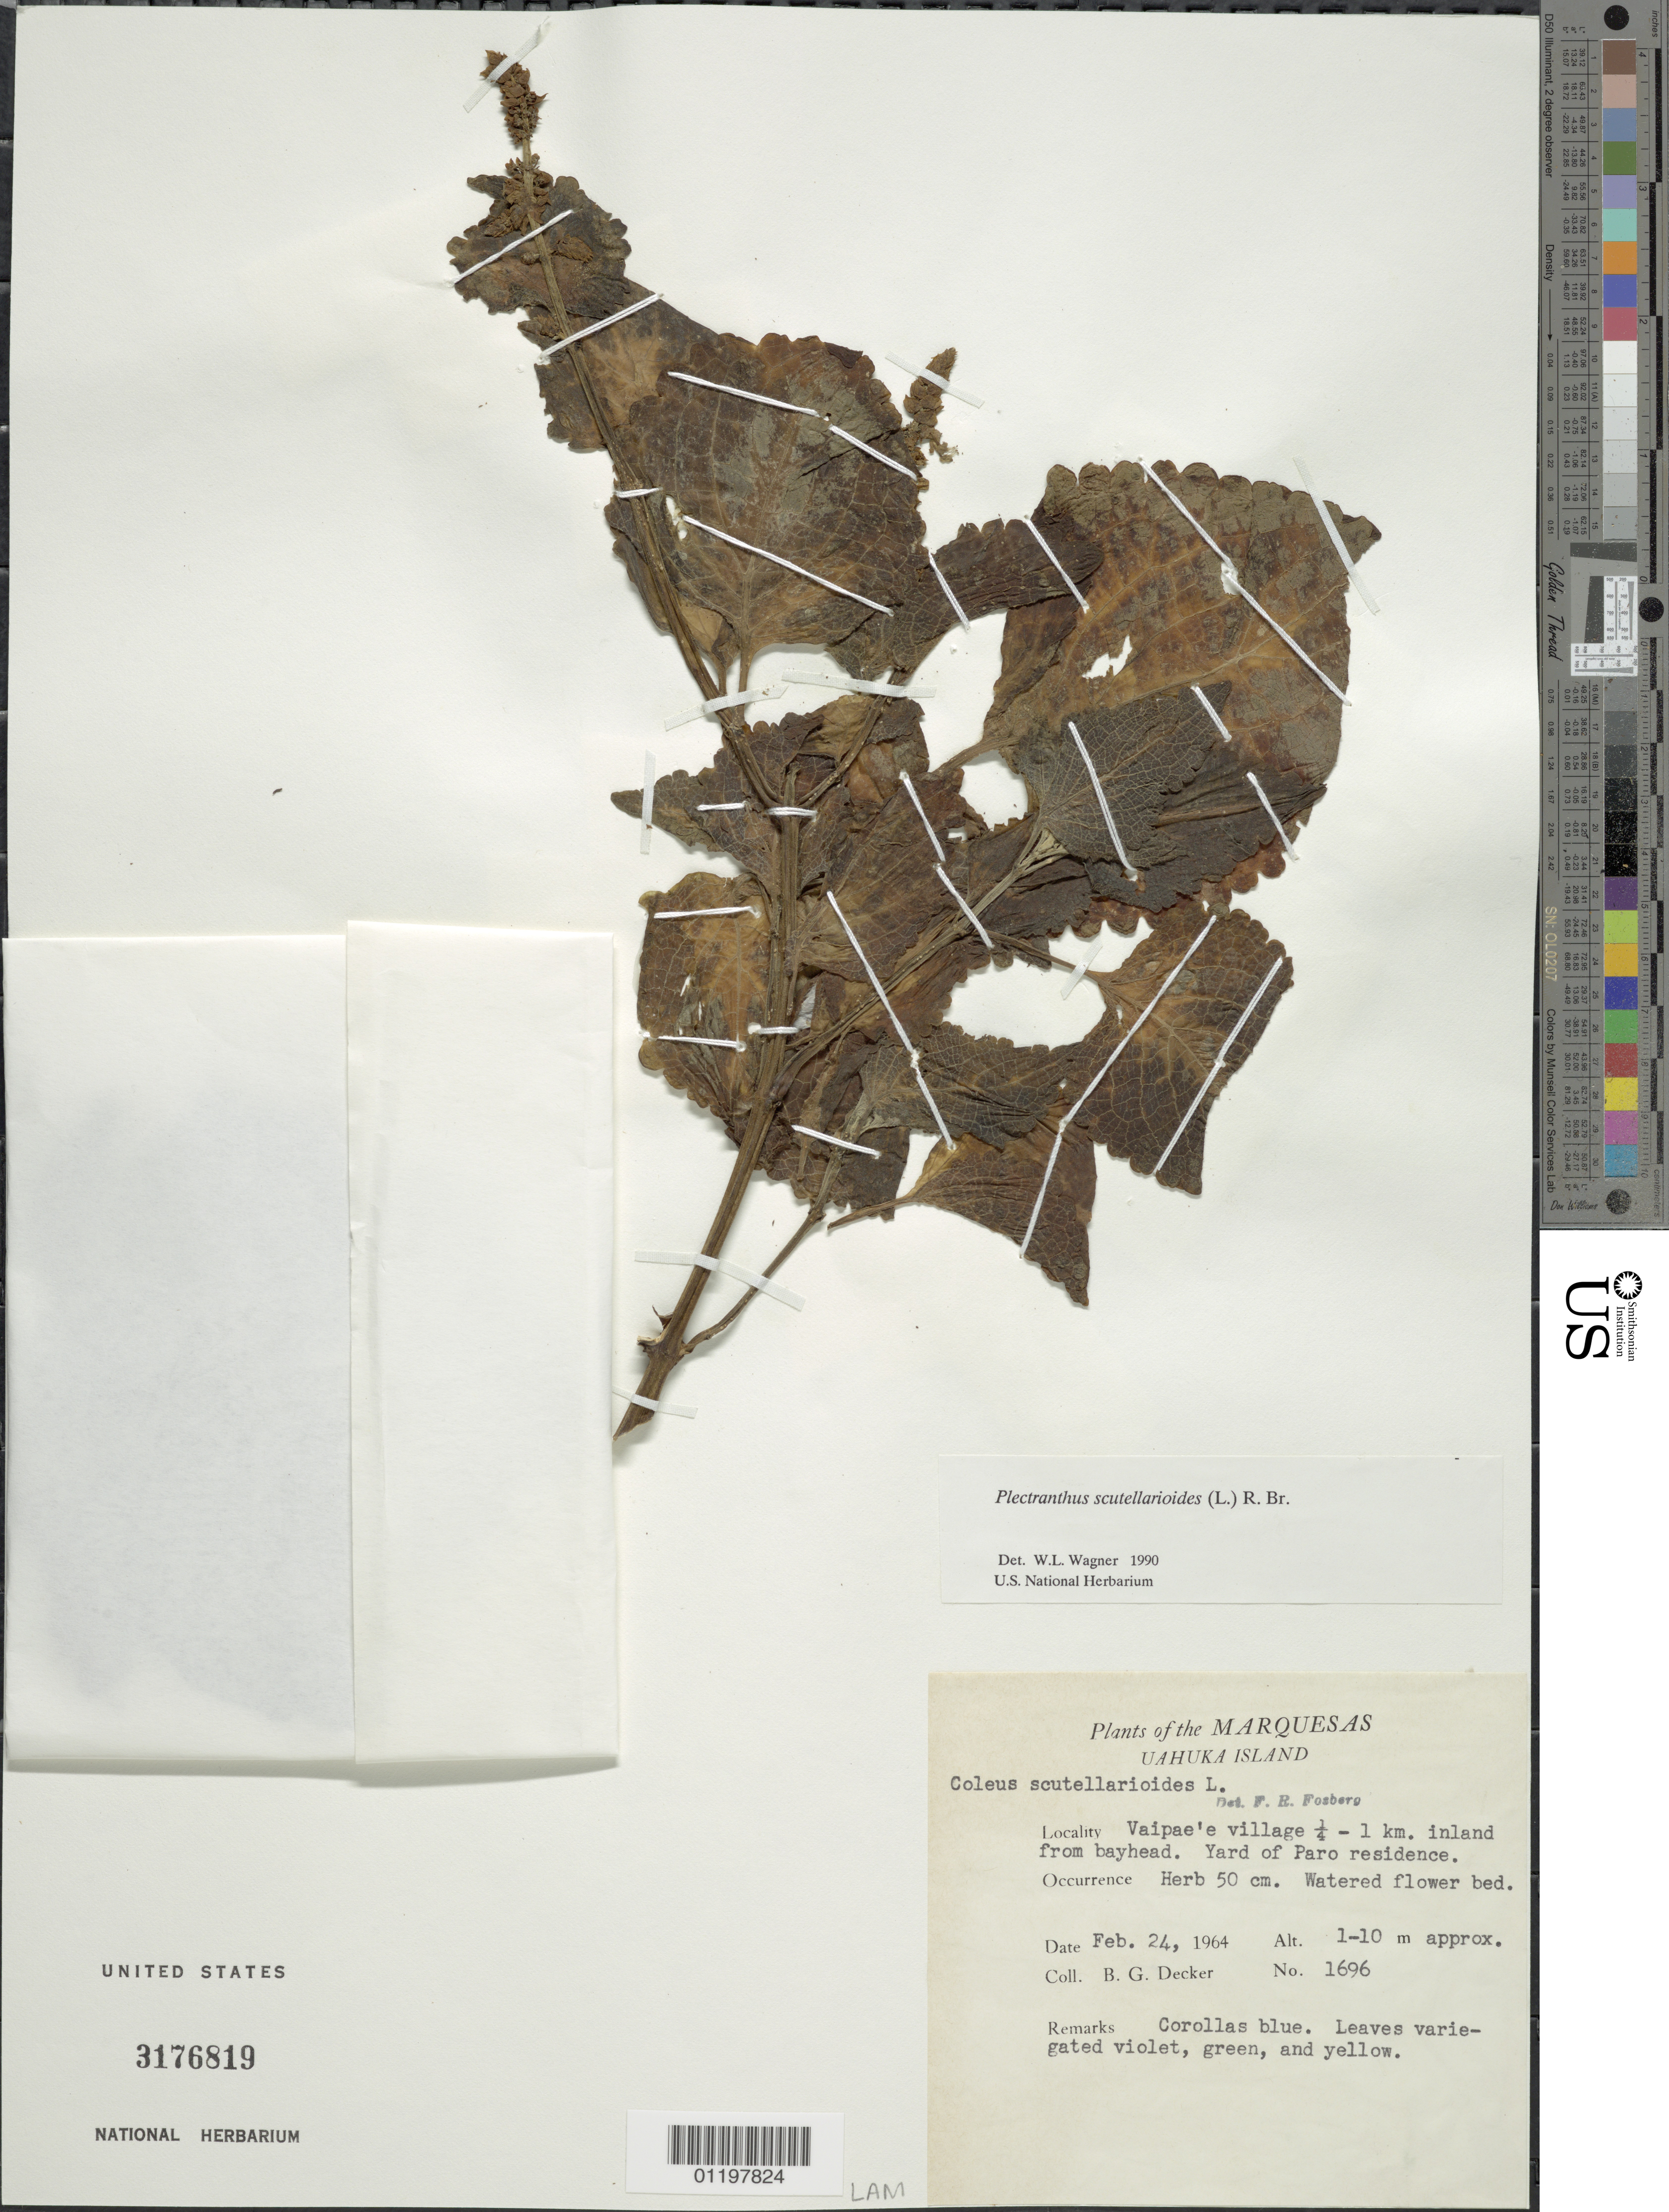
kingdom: Plantae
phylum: Tracheophyta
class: Magnoliopsida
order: Lamiales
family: Lamiaceae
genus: Coleus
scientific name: Coleus scutellarioides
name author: (L.) Benth.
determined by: Wagner, W. L., (BOT), Smithsonian Institution - National Museum of Natural History (UNITED STATES)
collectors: B. G. Decker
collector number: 1696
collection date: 1964-02-24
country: French Polynesia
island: Ua Huka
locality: Vaipae'e village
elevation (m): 1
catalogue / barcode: US 3176819